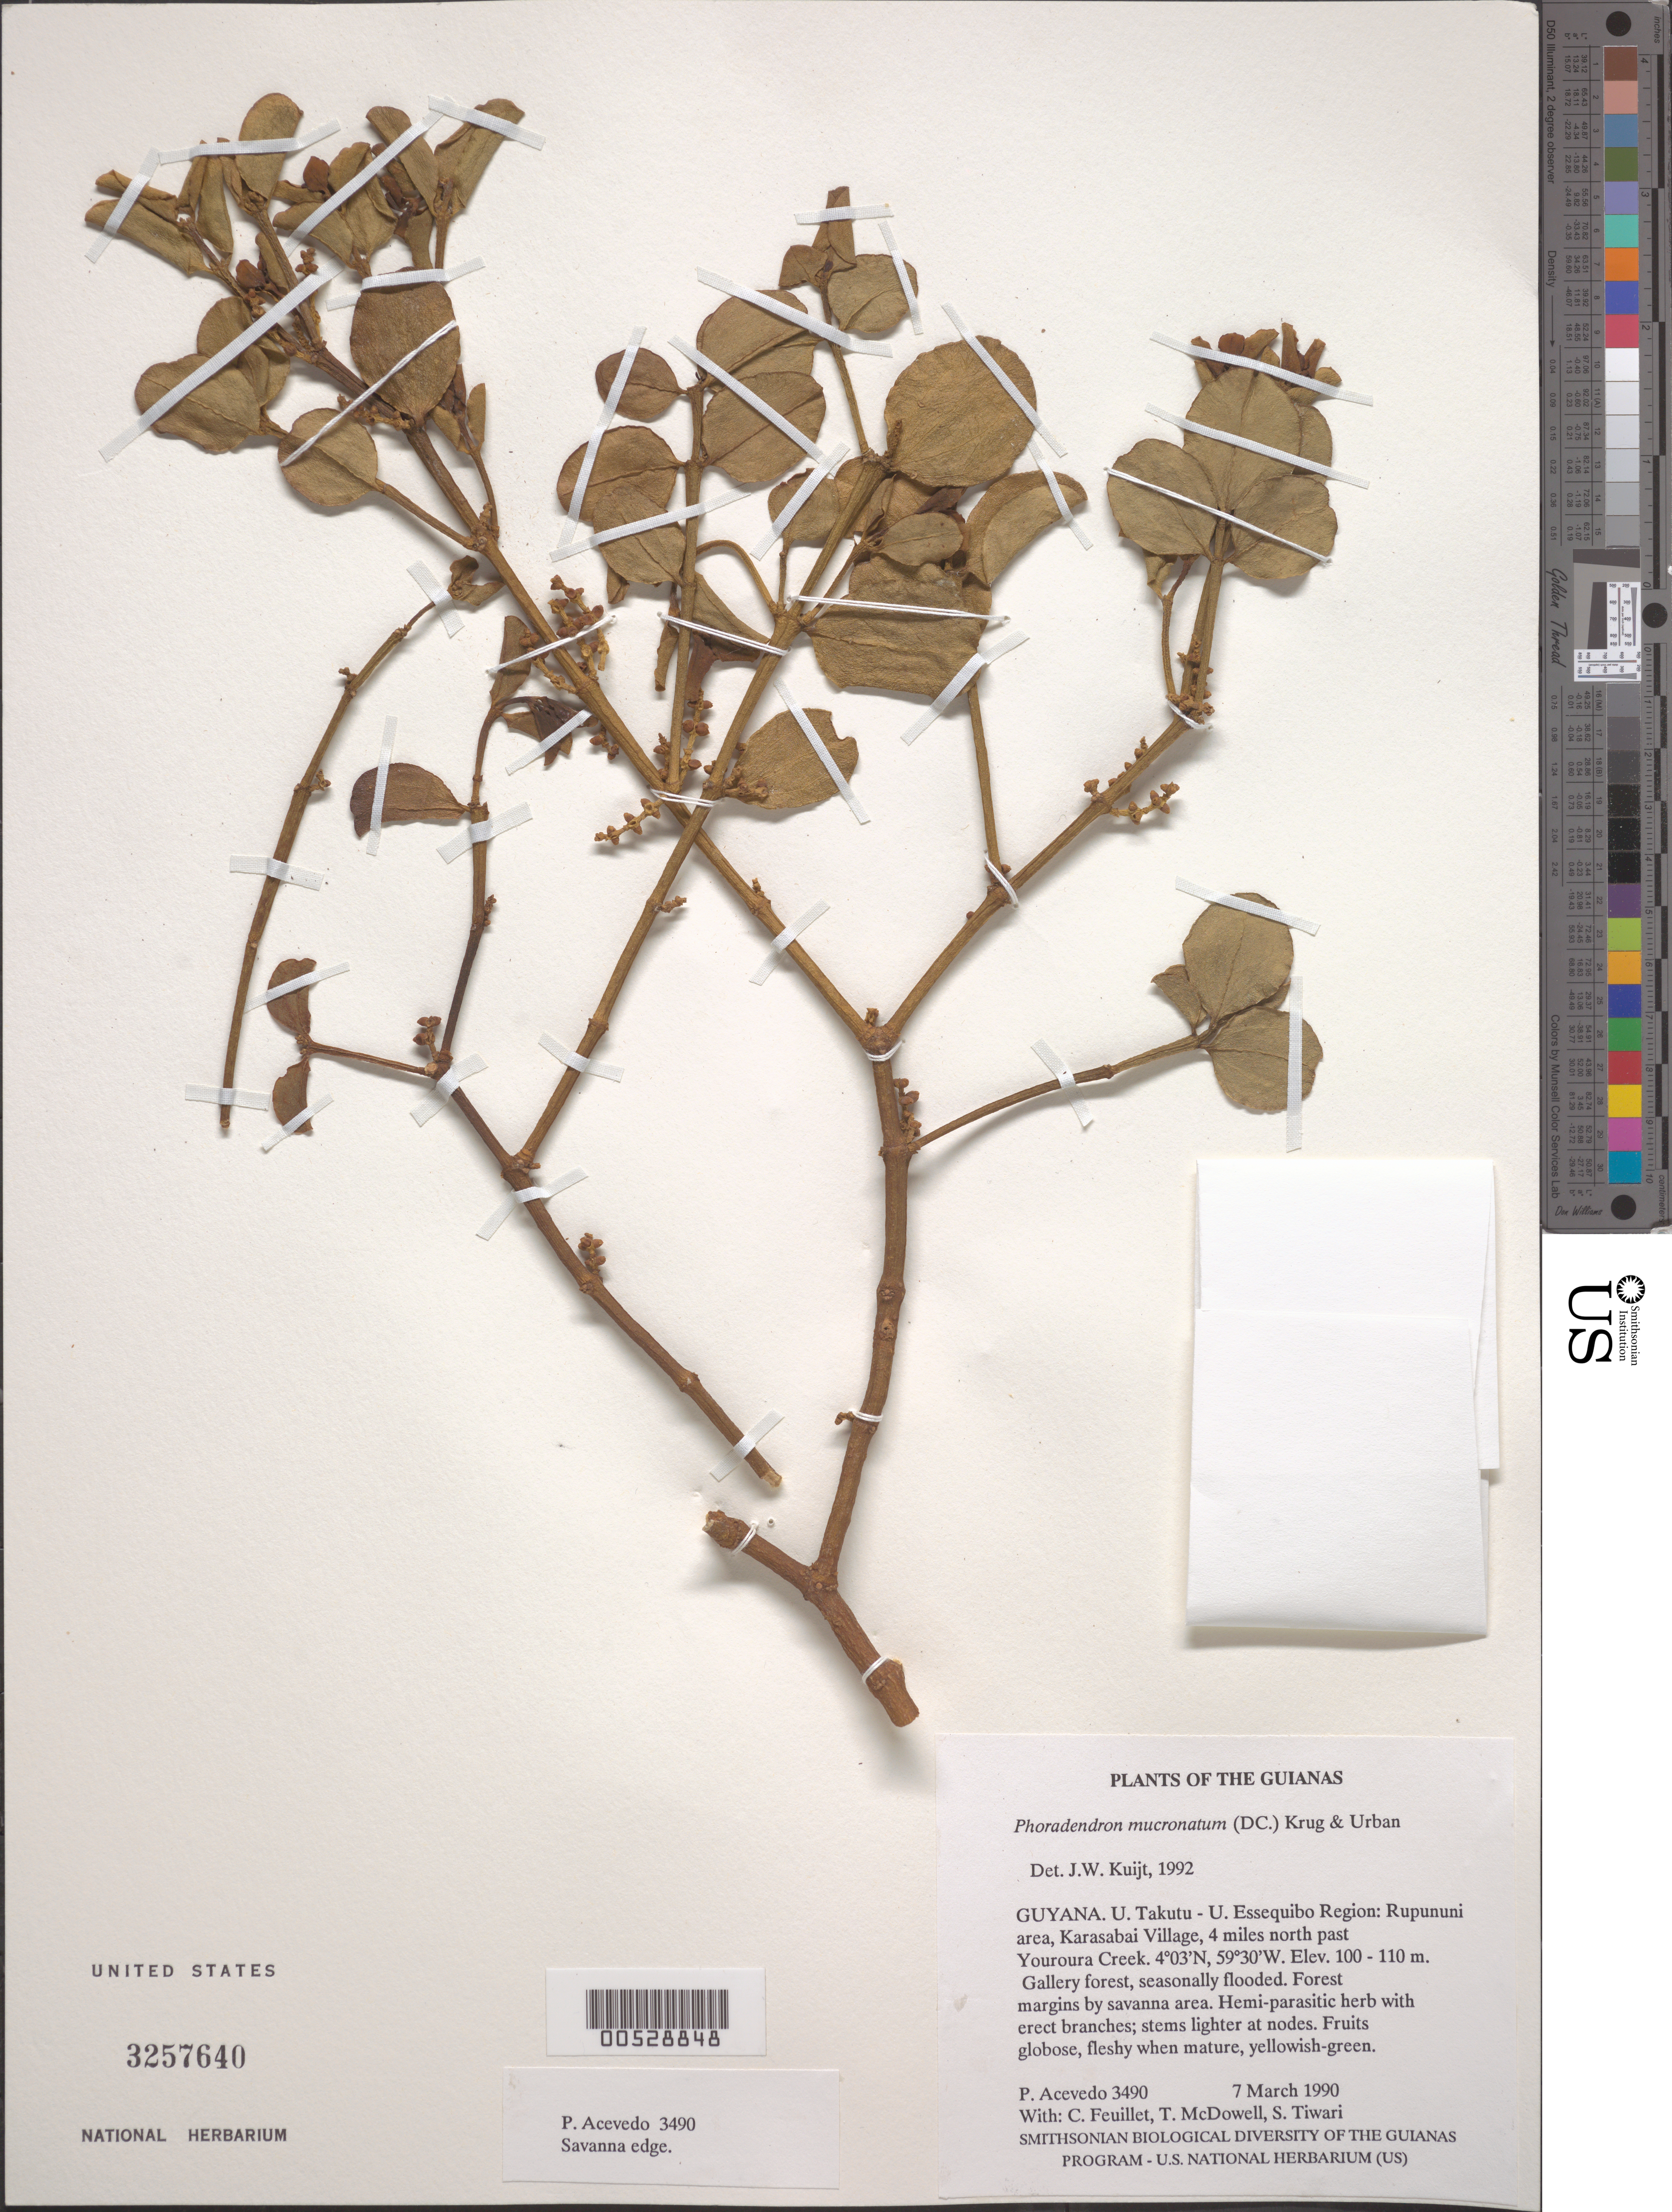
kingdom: Plantae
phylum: Tracheophyta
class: Magnoliopsida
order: Santalales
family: Viscaceae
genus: Phoradendron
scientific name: Phoradendron mucronatum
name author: (DC.) Krug & Urb.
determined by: Kuijt, Job, (CANADA)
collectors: P. Acevedo-Rodr., C. Feuillet, T. McDowell & S. Tiwari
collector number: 3490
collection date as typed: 07 Mar 1990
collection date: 1990-03-07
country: Guyana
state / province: U. Takutu-U. Essequibo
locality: Rupununi area, Karasabai Village, 4 miles north past Youroura Creek.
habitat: Gallery forest, seasonally flooded. Forest margins by savanna area.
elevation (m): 100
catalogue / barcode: US 3257640